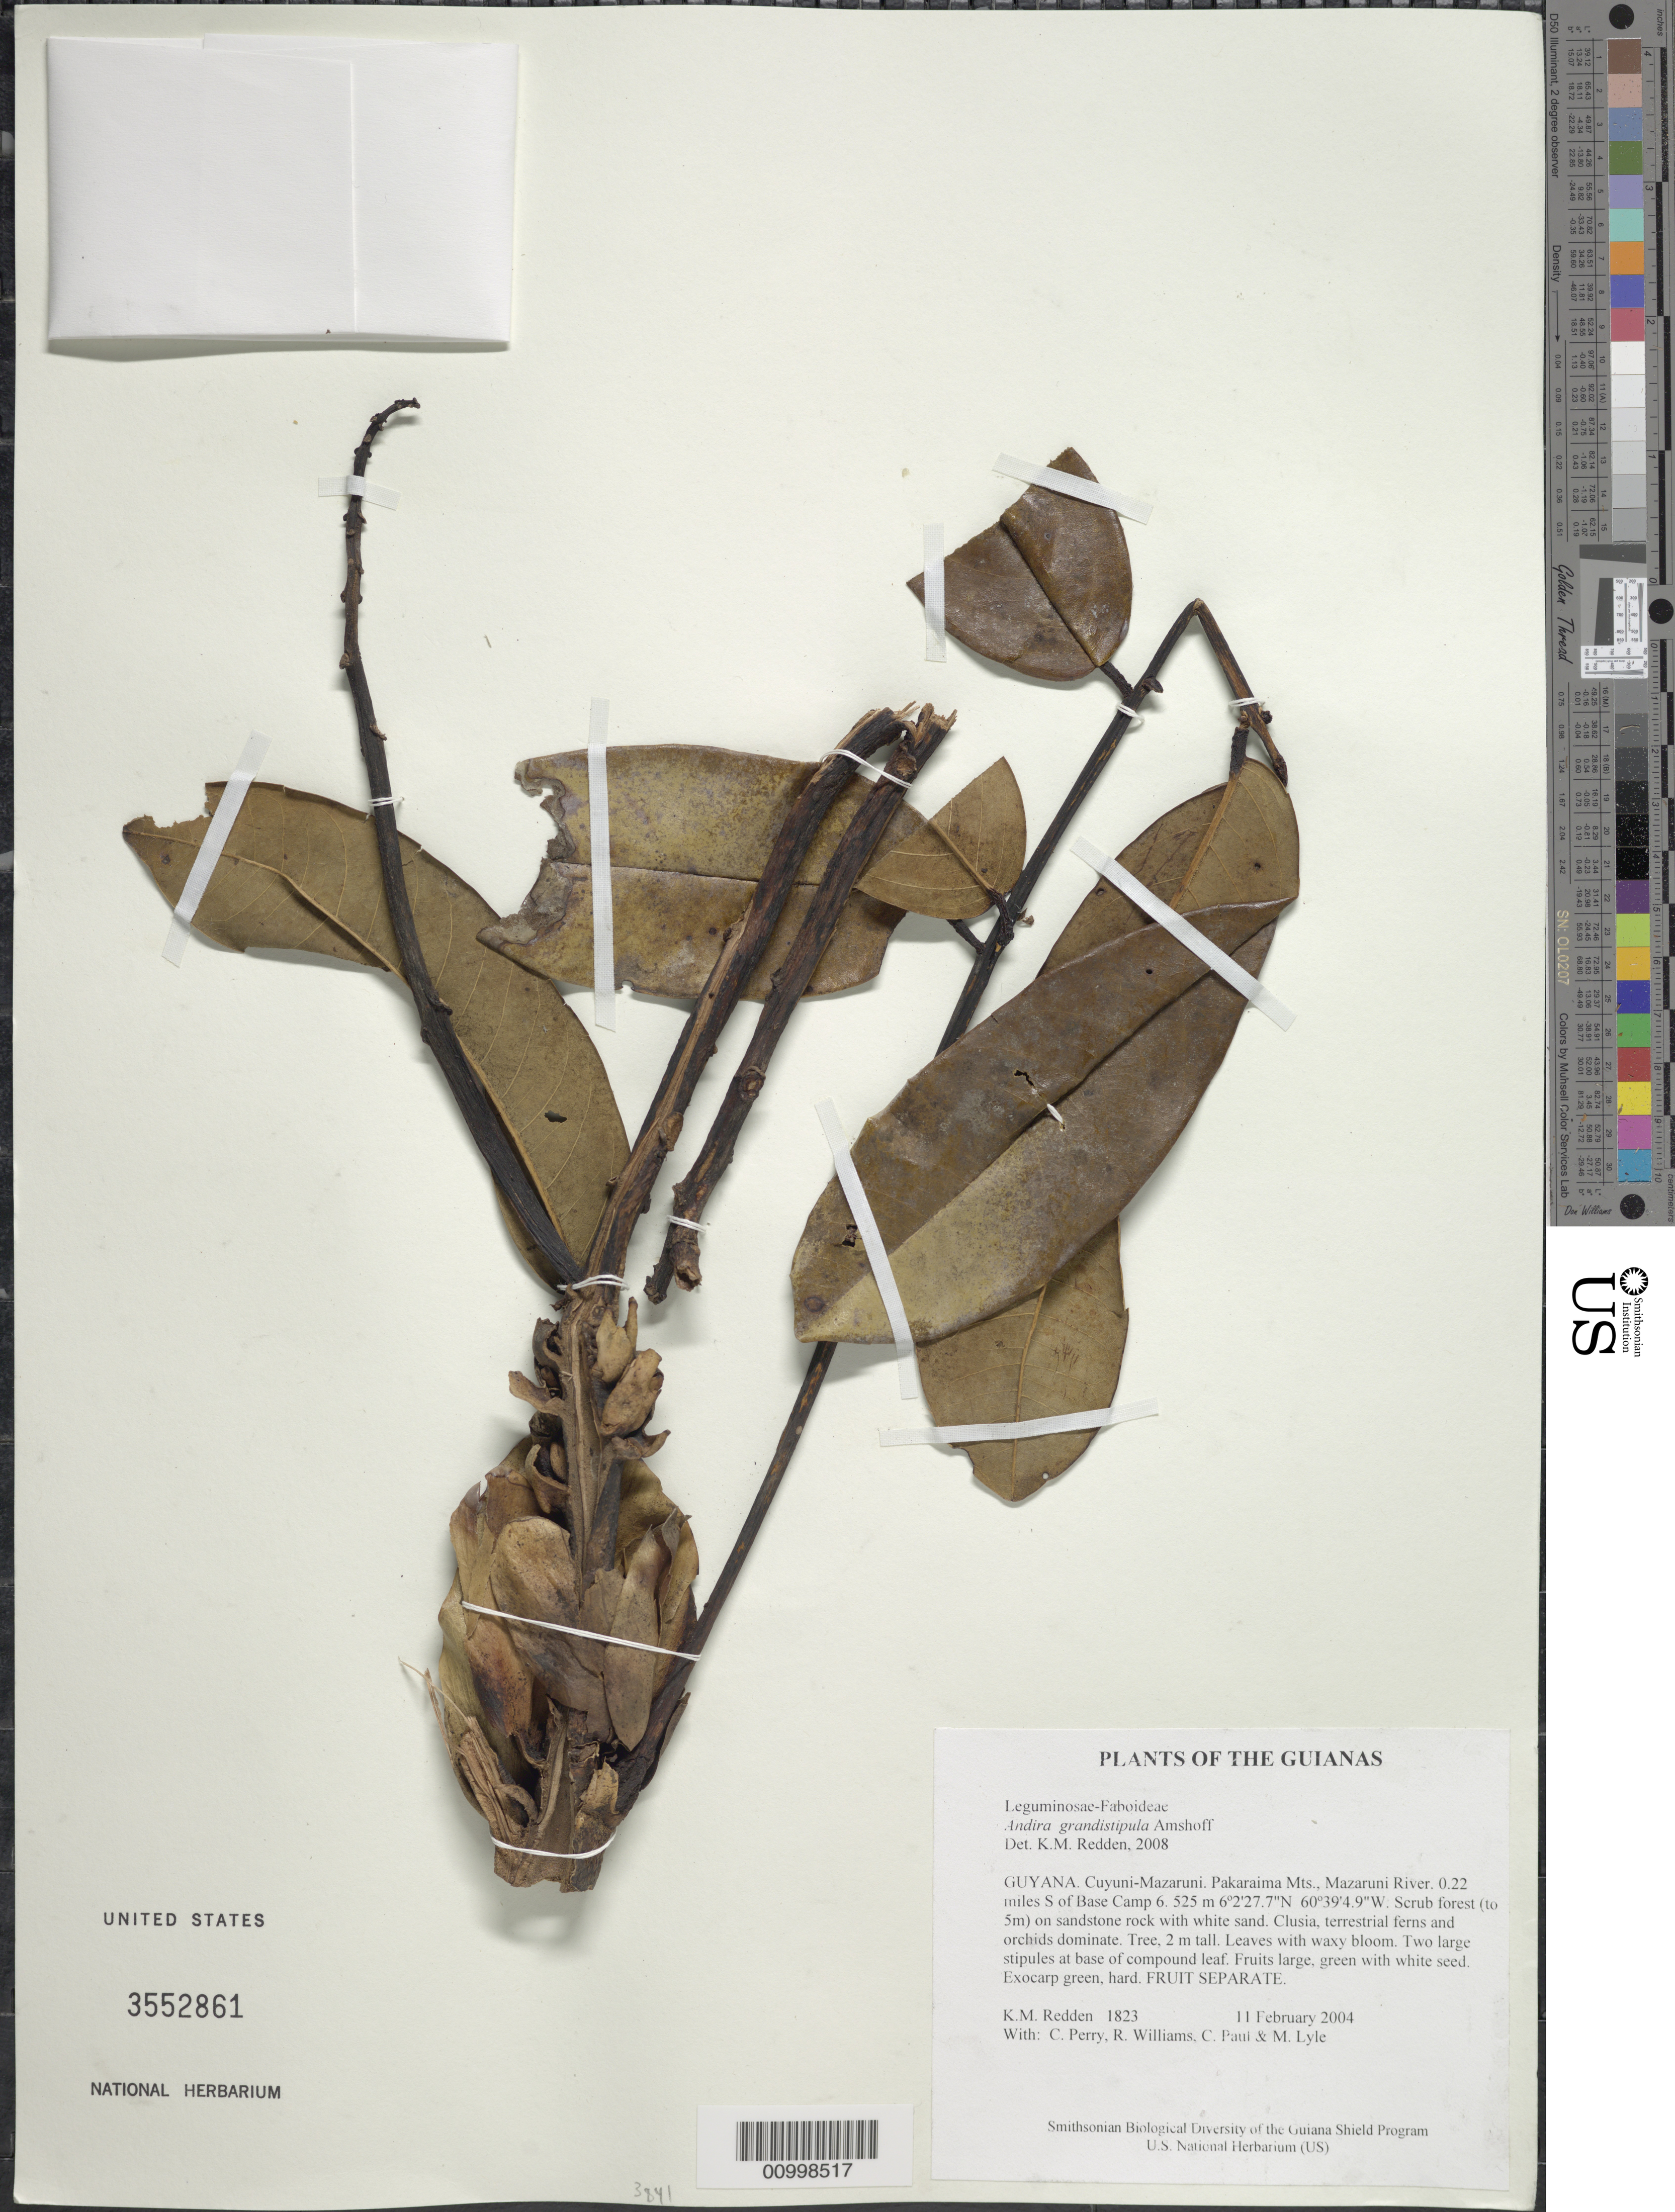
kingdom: Plantae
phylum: Tracheophyta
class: Magnoliopsida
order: Fabales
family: Fabaceae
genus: Andira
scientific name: Andira grandistipula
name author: Amshoff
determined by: Redden, K. M.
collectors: K. M. Redden, C. Perry, R. Williams, C. Paul & M. Lyle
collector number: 1823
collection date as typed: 11 February 2004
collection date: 2004-02-11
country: Guyana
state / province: Cuyuni-Mazaruni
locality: Pakaraima Mts., Mazaruni River. 0.22 miles S of Base Camp 6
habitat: Scrub forest (to 5m) on sandstone rock with white sand. Clusia, terrestrial ferns and orchids dominate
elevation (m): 525